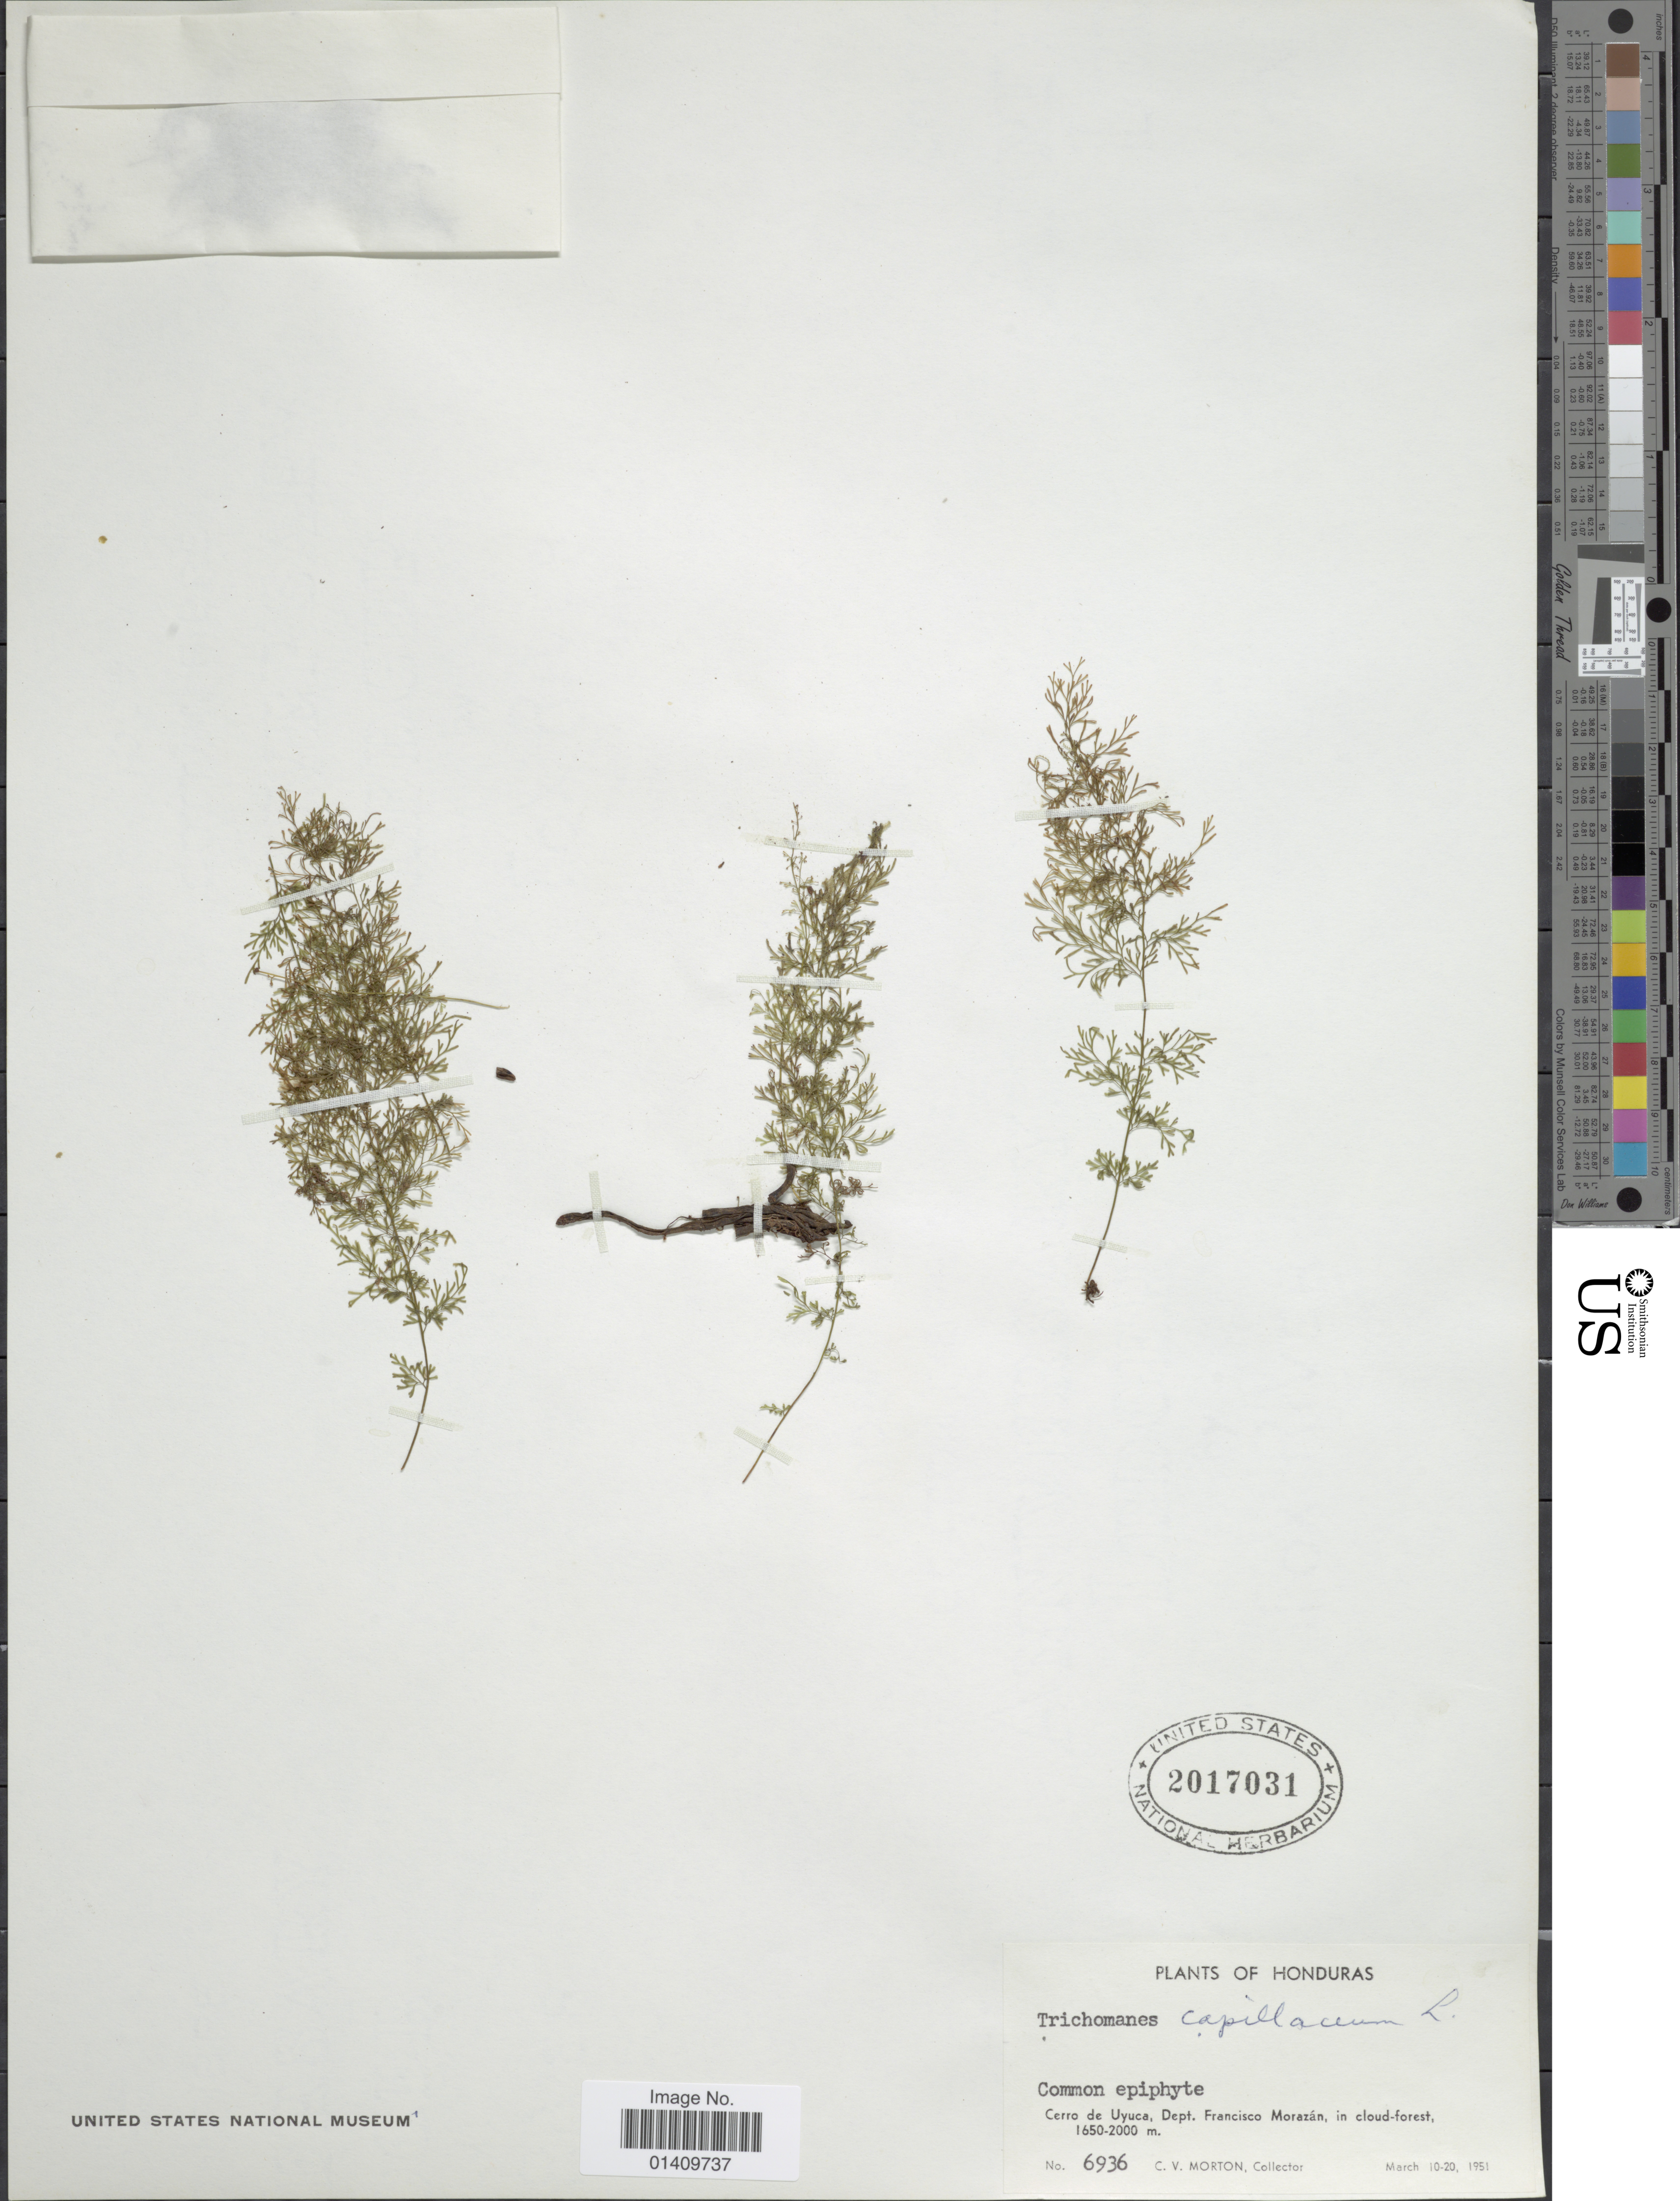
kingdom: Plantae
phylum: Tracheophyta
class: Polypodiopsida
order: Hymenophyllales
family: Hymenophyllaceae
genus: Polyphlebium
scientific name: Polyphlebium capillaceum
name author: (L.) Ebihara & Dubuisson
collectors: C. V. Morton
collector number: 6936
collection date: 1951-03-10/1951-03-20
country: Honduras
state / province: Fco. Morazán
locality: Cerro de Uyuca, dept. Francisco Morazan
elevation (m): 1650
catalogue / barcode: US 2017031